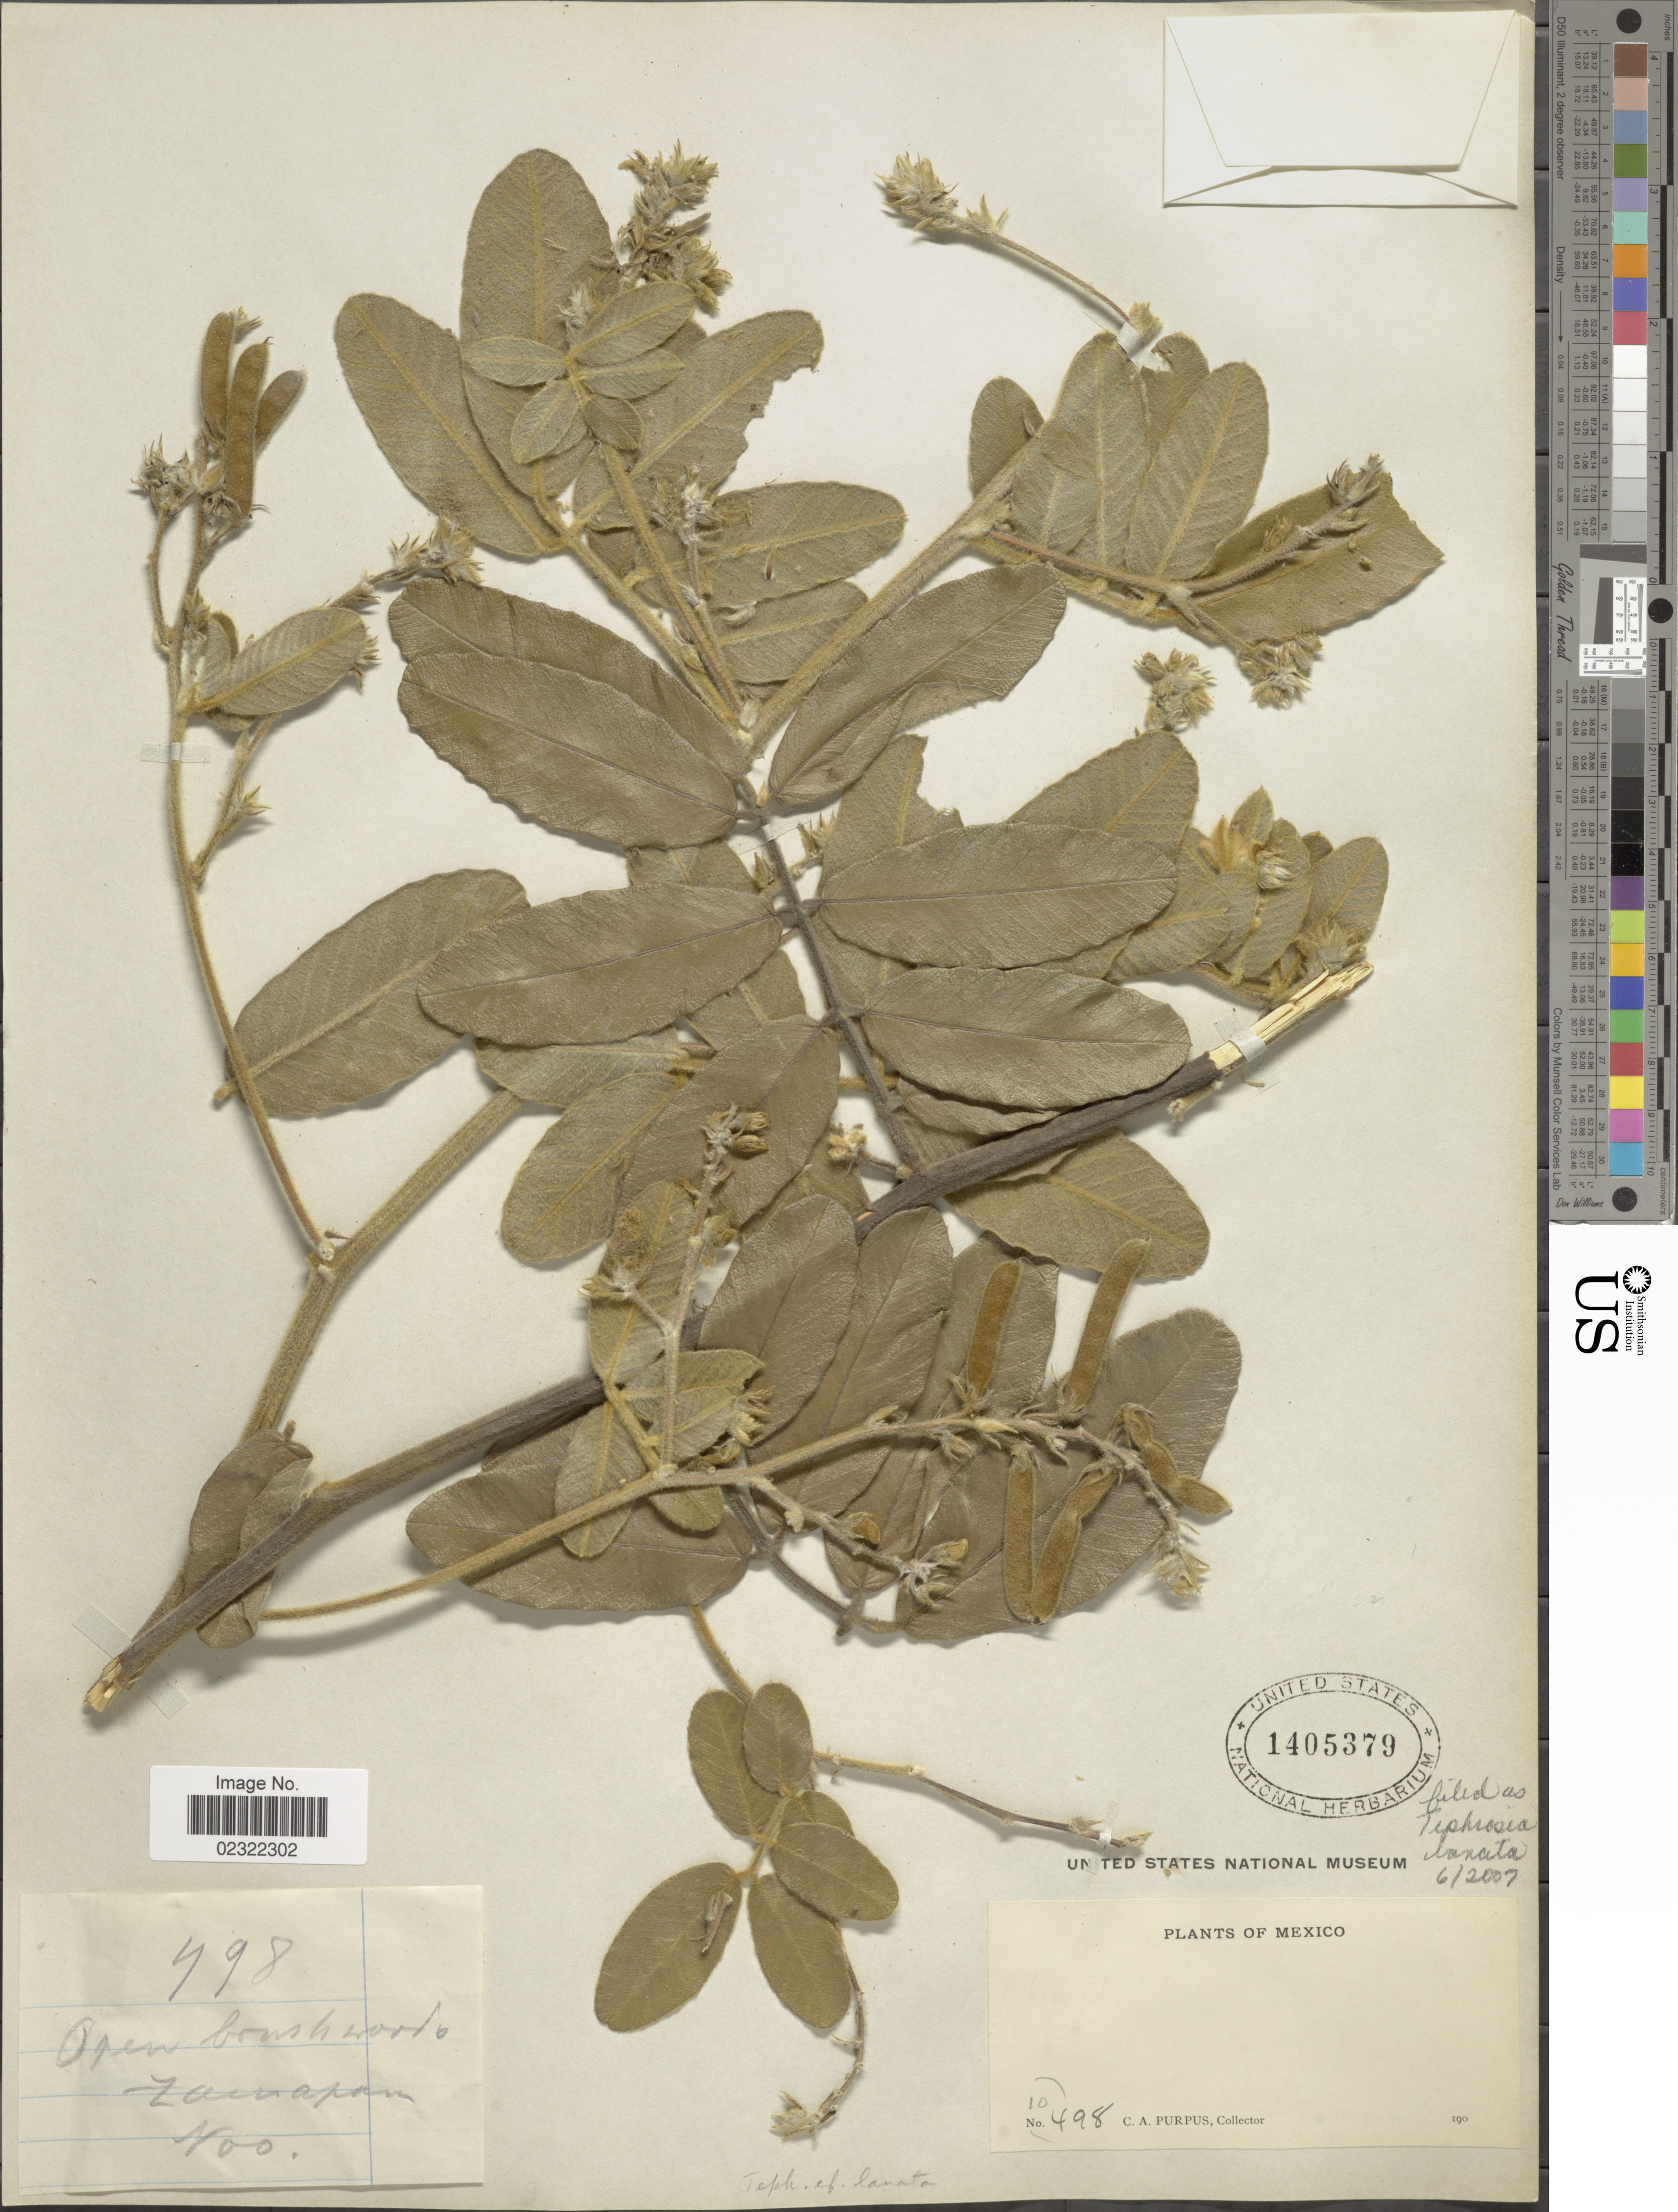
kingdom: Plantae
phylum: Tracheophyta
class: Magnoliopsida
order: Fabales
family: Fabaceae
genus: Tephrosia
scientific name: Tephrosia lanata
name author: M. Martens & Galeotti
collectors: C. A. Purpus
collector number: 10498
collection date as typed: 190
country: Mexico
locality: Zacuapan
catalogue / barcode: US 1405379